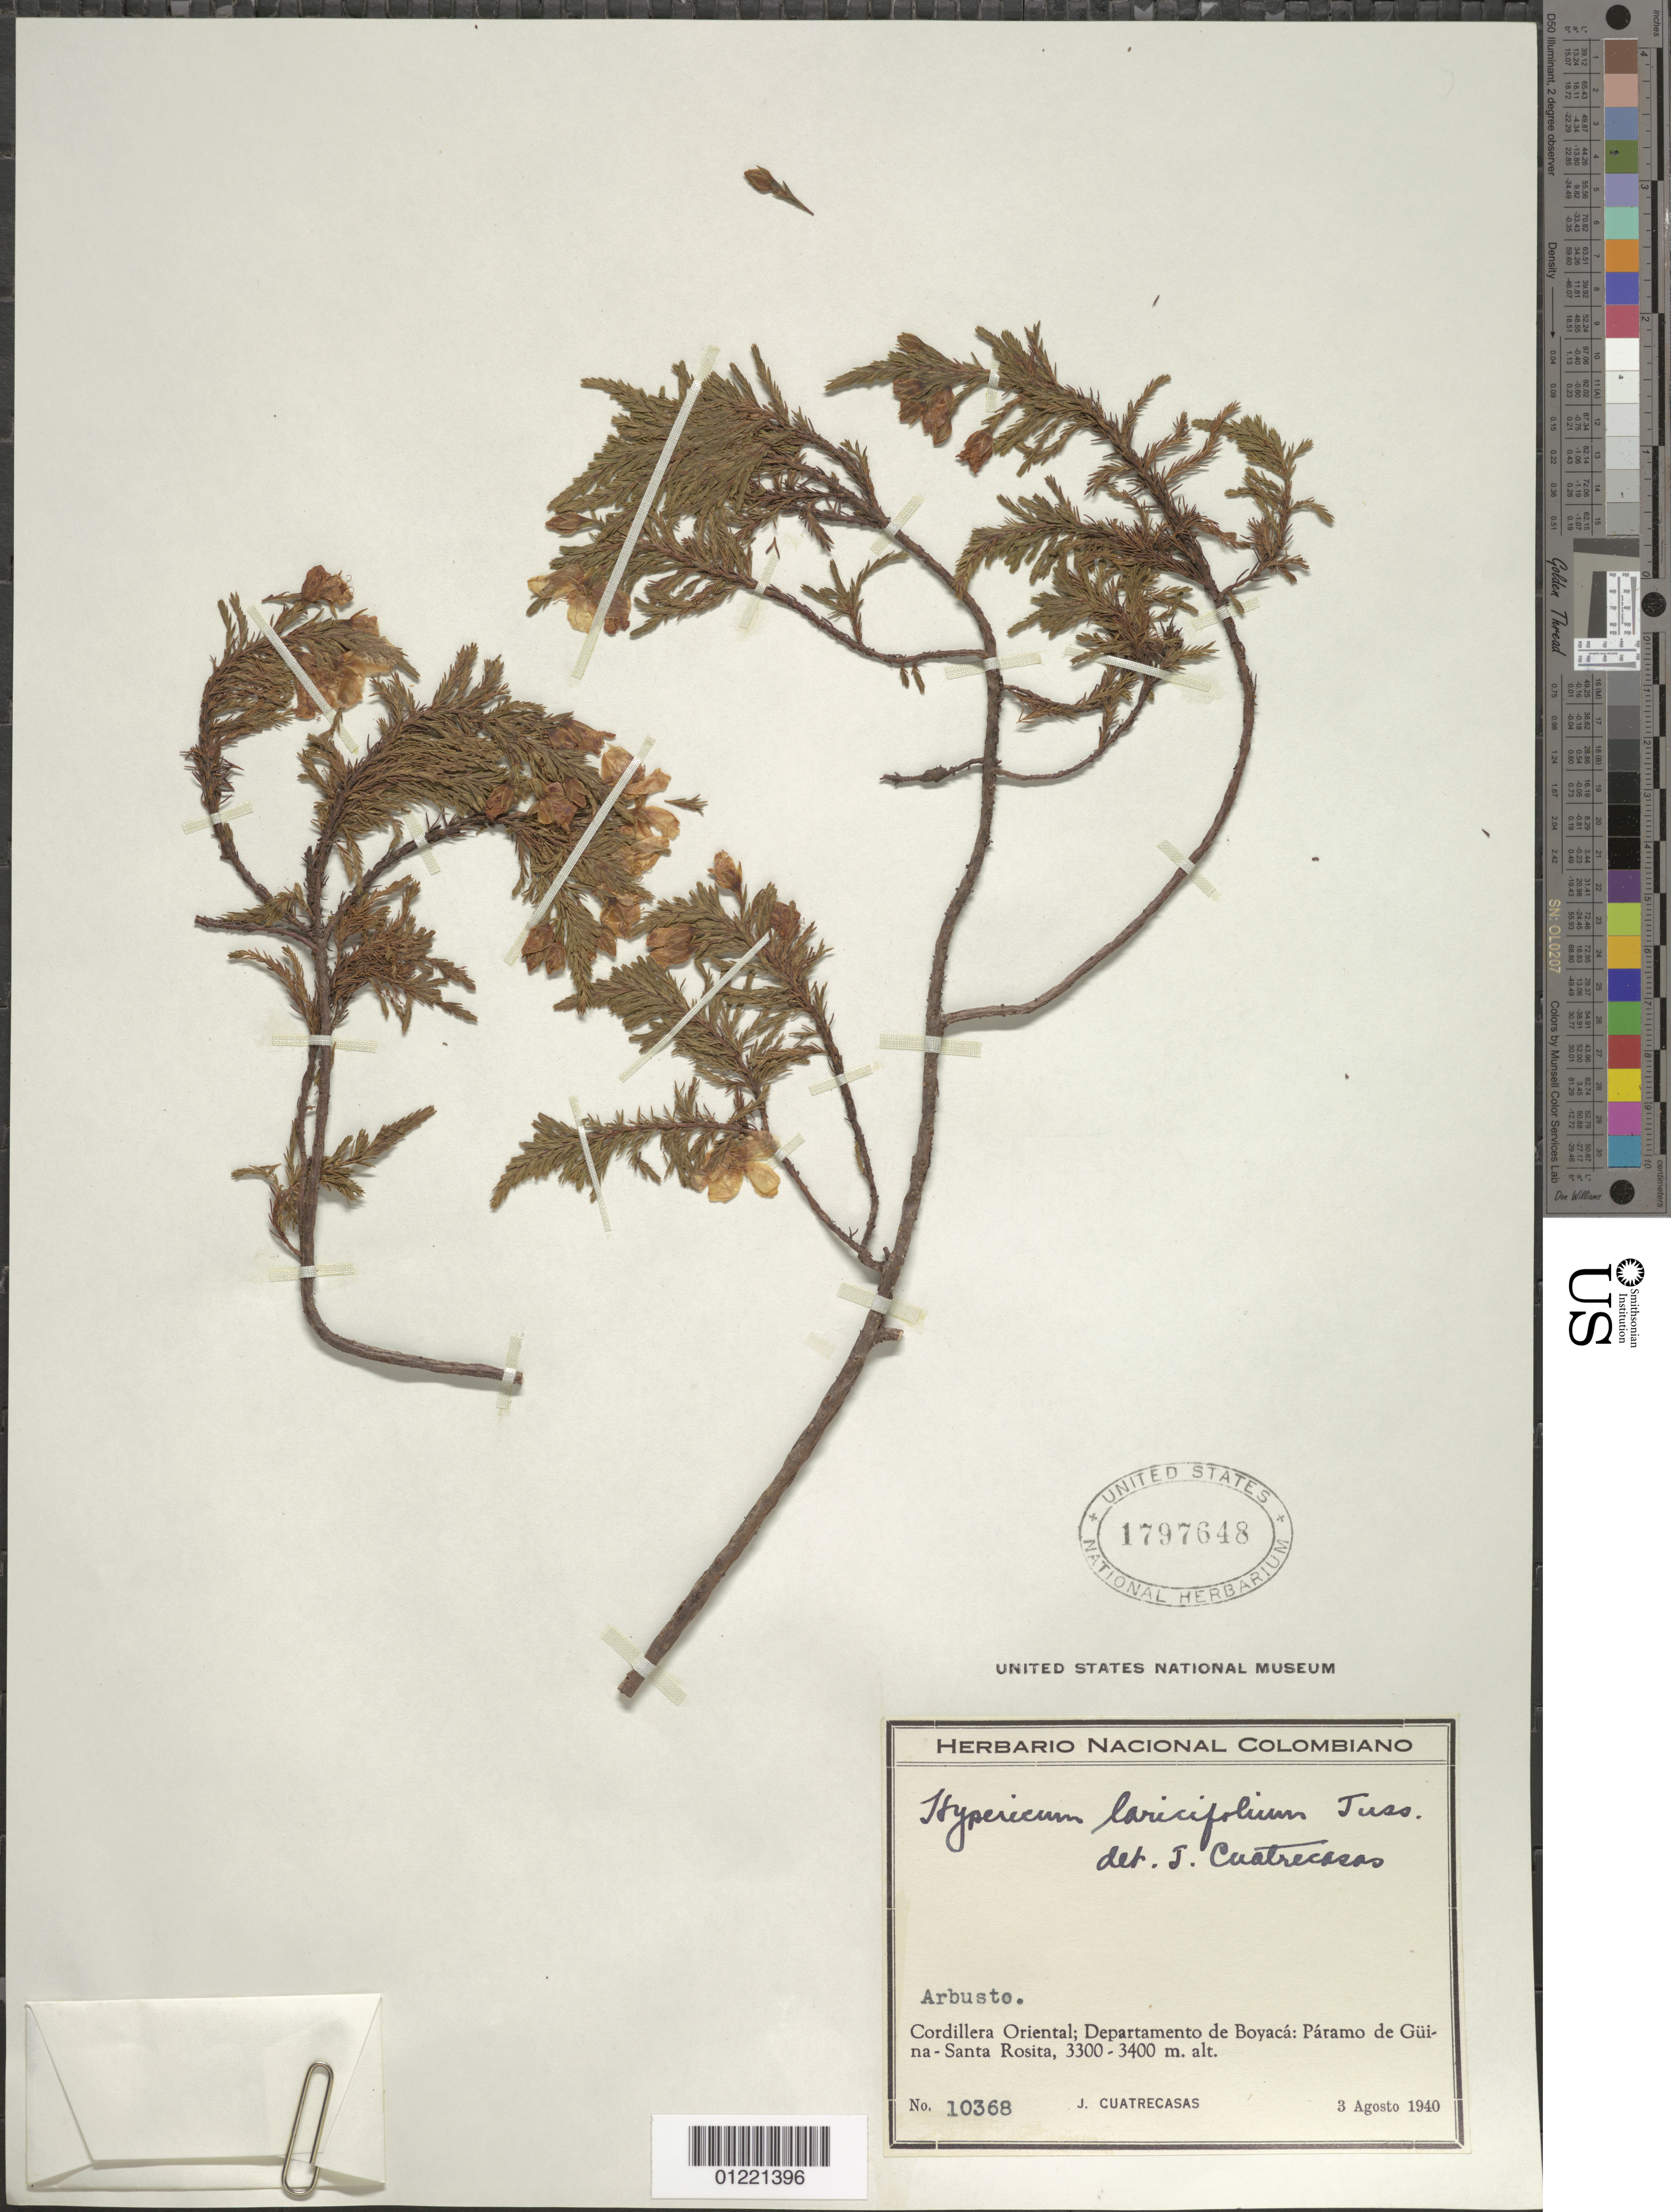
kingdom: Plantae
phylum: Tracheophyta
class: Magnoliopsida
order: Malpighiales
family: Hypericaceae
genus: Hypericum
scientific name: Hypericum laricifolium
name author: Juss.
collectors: J. Cuatrecasas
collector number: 10368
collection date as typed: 03 Aug 1940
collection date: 1940-08-03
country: Colombia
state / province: Boyacá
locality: Cordillera Oriental; Páramo de Güina - Santa Rosita.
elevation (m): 3300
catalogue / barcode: US 1797648